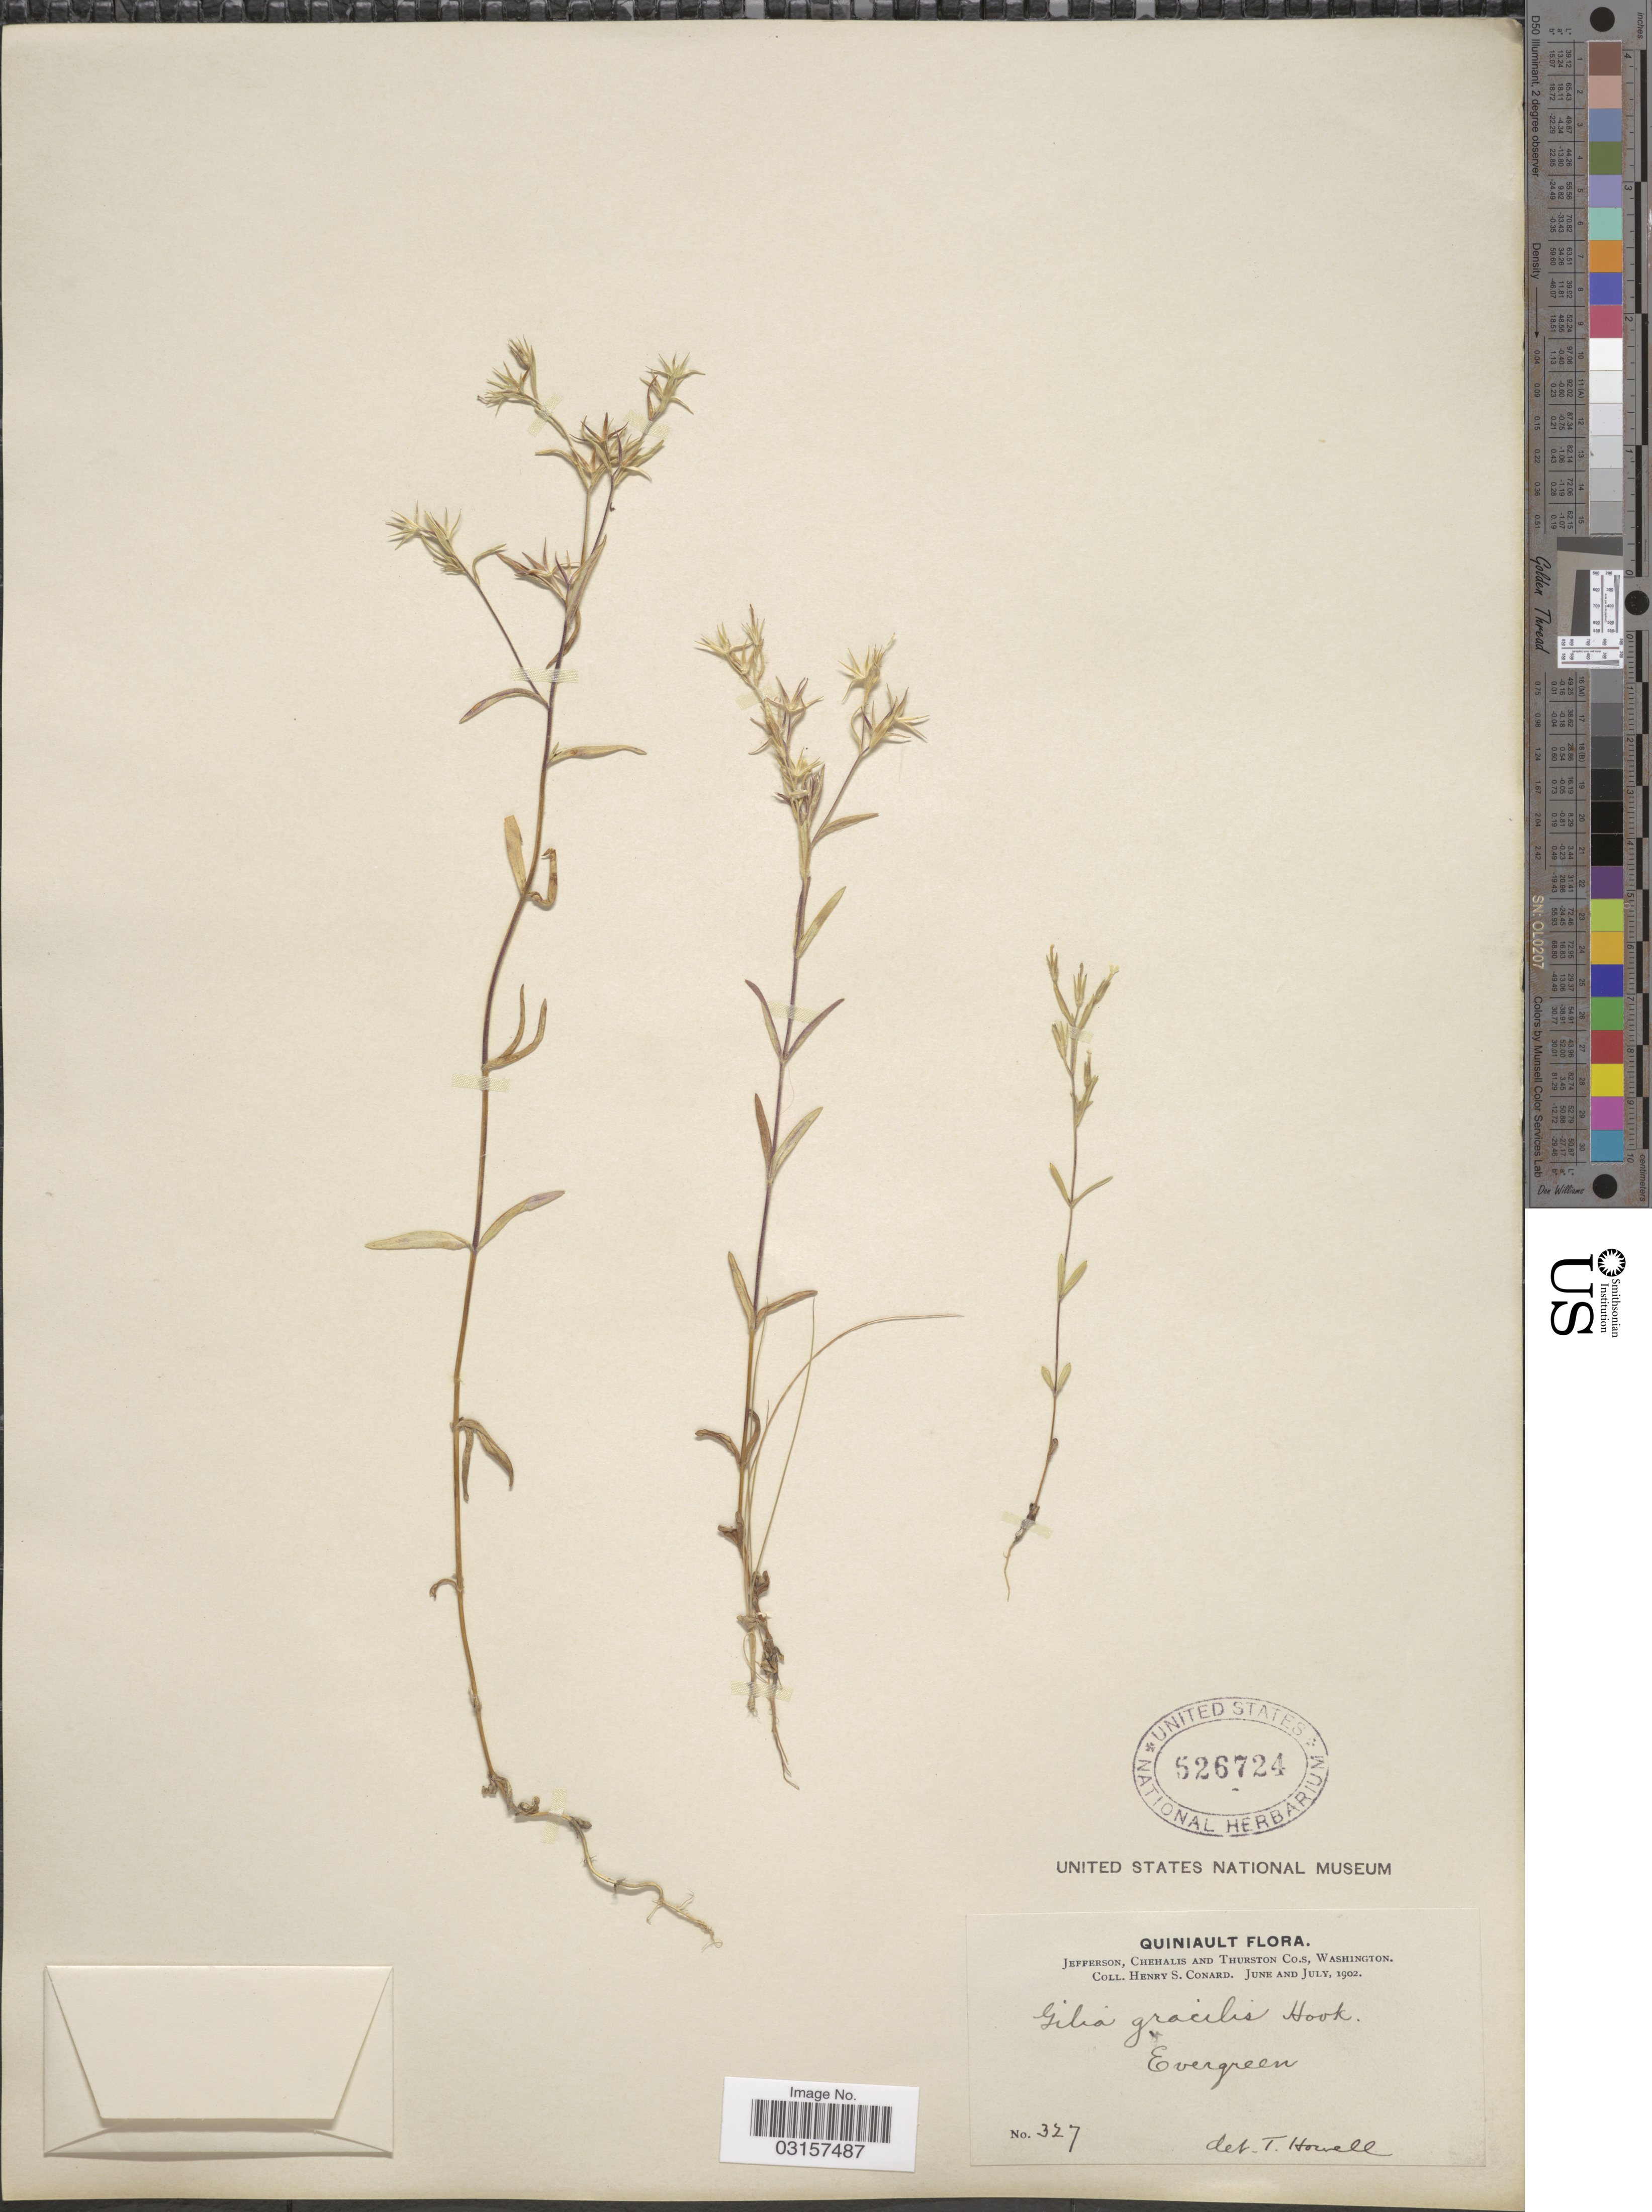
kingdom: Plantae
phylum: Tracheophyta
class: Magnoliopsida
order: Ericales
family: Polemoniaceae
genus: Microsteris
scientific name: Microsteris gracilis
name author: (Hook.) Greene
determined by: (US) Smithsonian Institution - National Museum of Natural History - Department of Botany (UNITED STATES)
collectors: H. S. Conard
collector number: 327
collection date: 1902-06/1902-07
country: United States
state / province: Washington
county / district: Thurston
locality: Quiniault, Jefferson, Chehalis and Thurston Co.s.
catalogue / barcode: US 526724